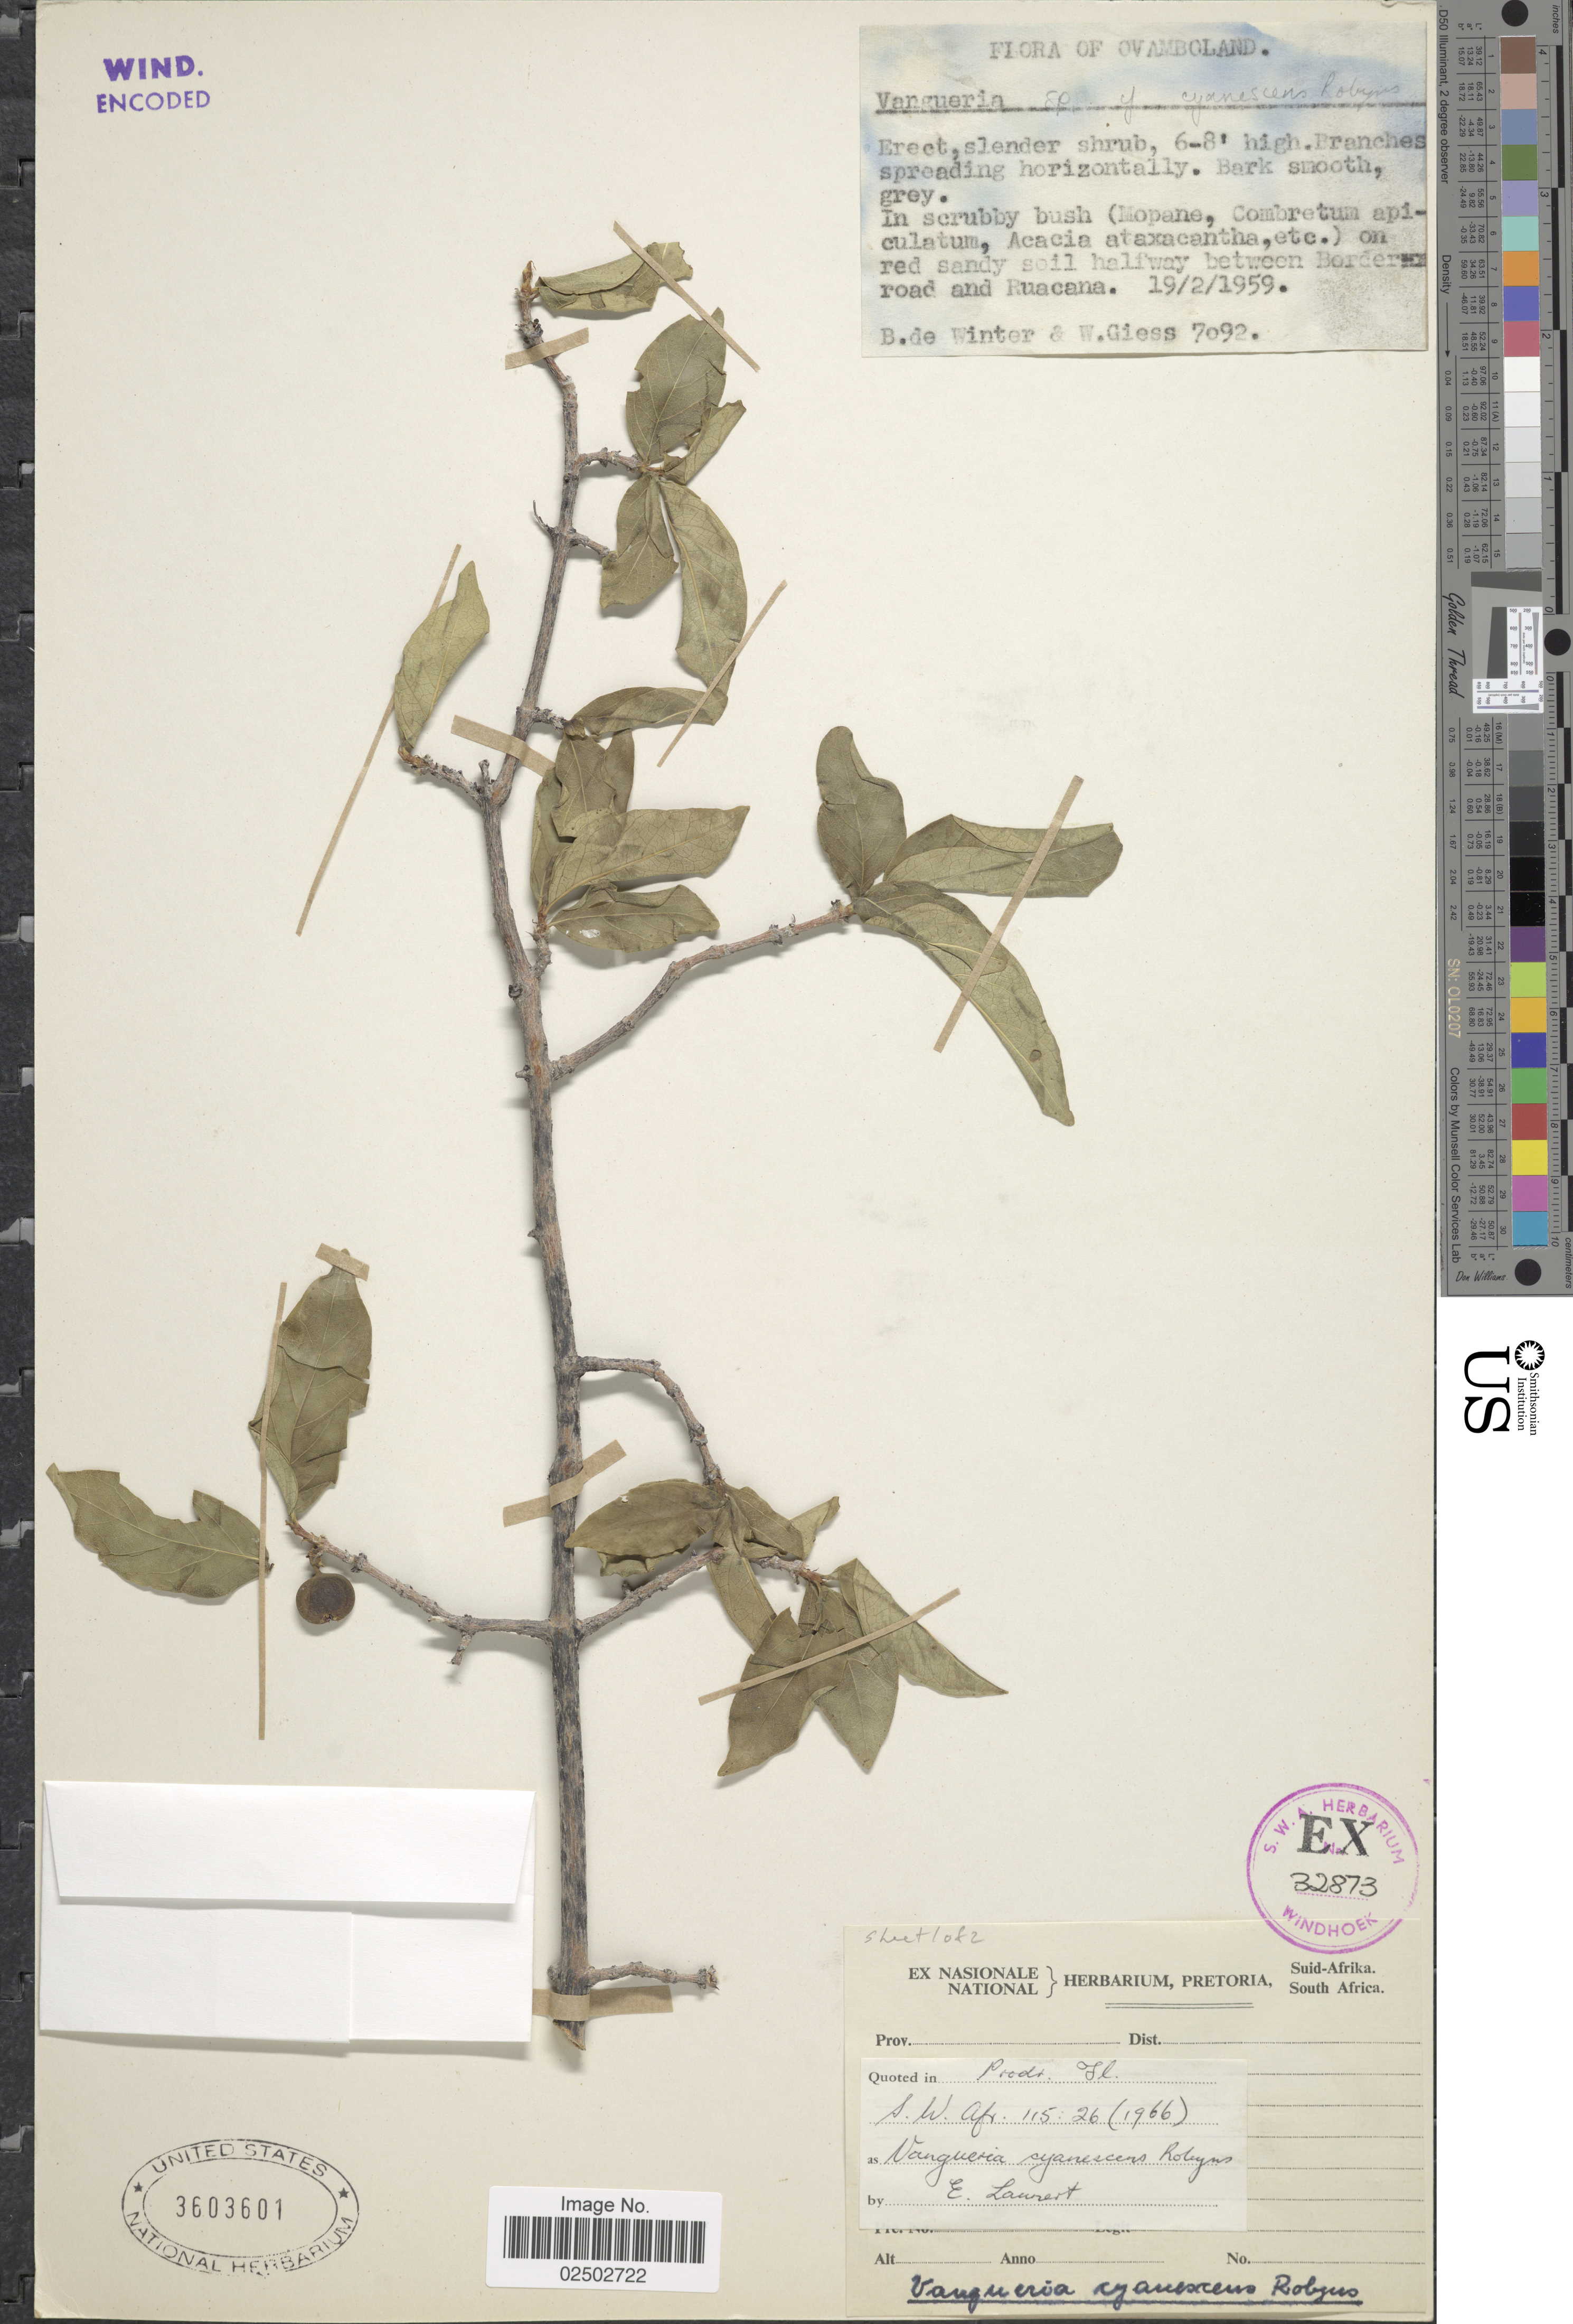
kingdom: Plantae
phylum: Tracheophyta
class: Magnoliopsida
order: Gentianales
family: Rubiaceae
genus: Vangueria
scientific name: Vangueria cyanescens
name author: Robyns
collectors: B. de Winter & W. Giess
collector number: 7092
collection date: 1959-02-19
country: Namibia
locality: Ovamboland. halfway between Border road and Ruacana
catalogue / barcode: US 3603601